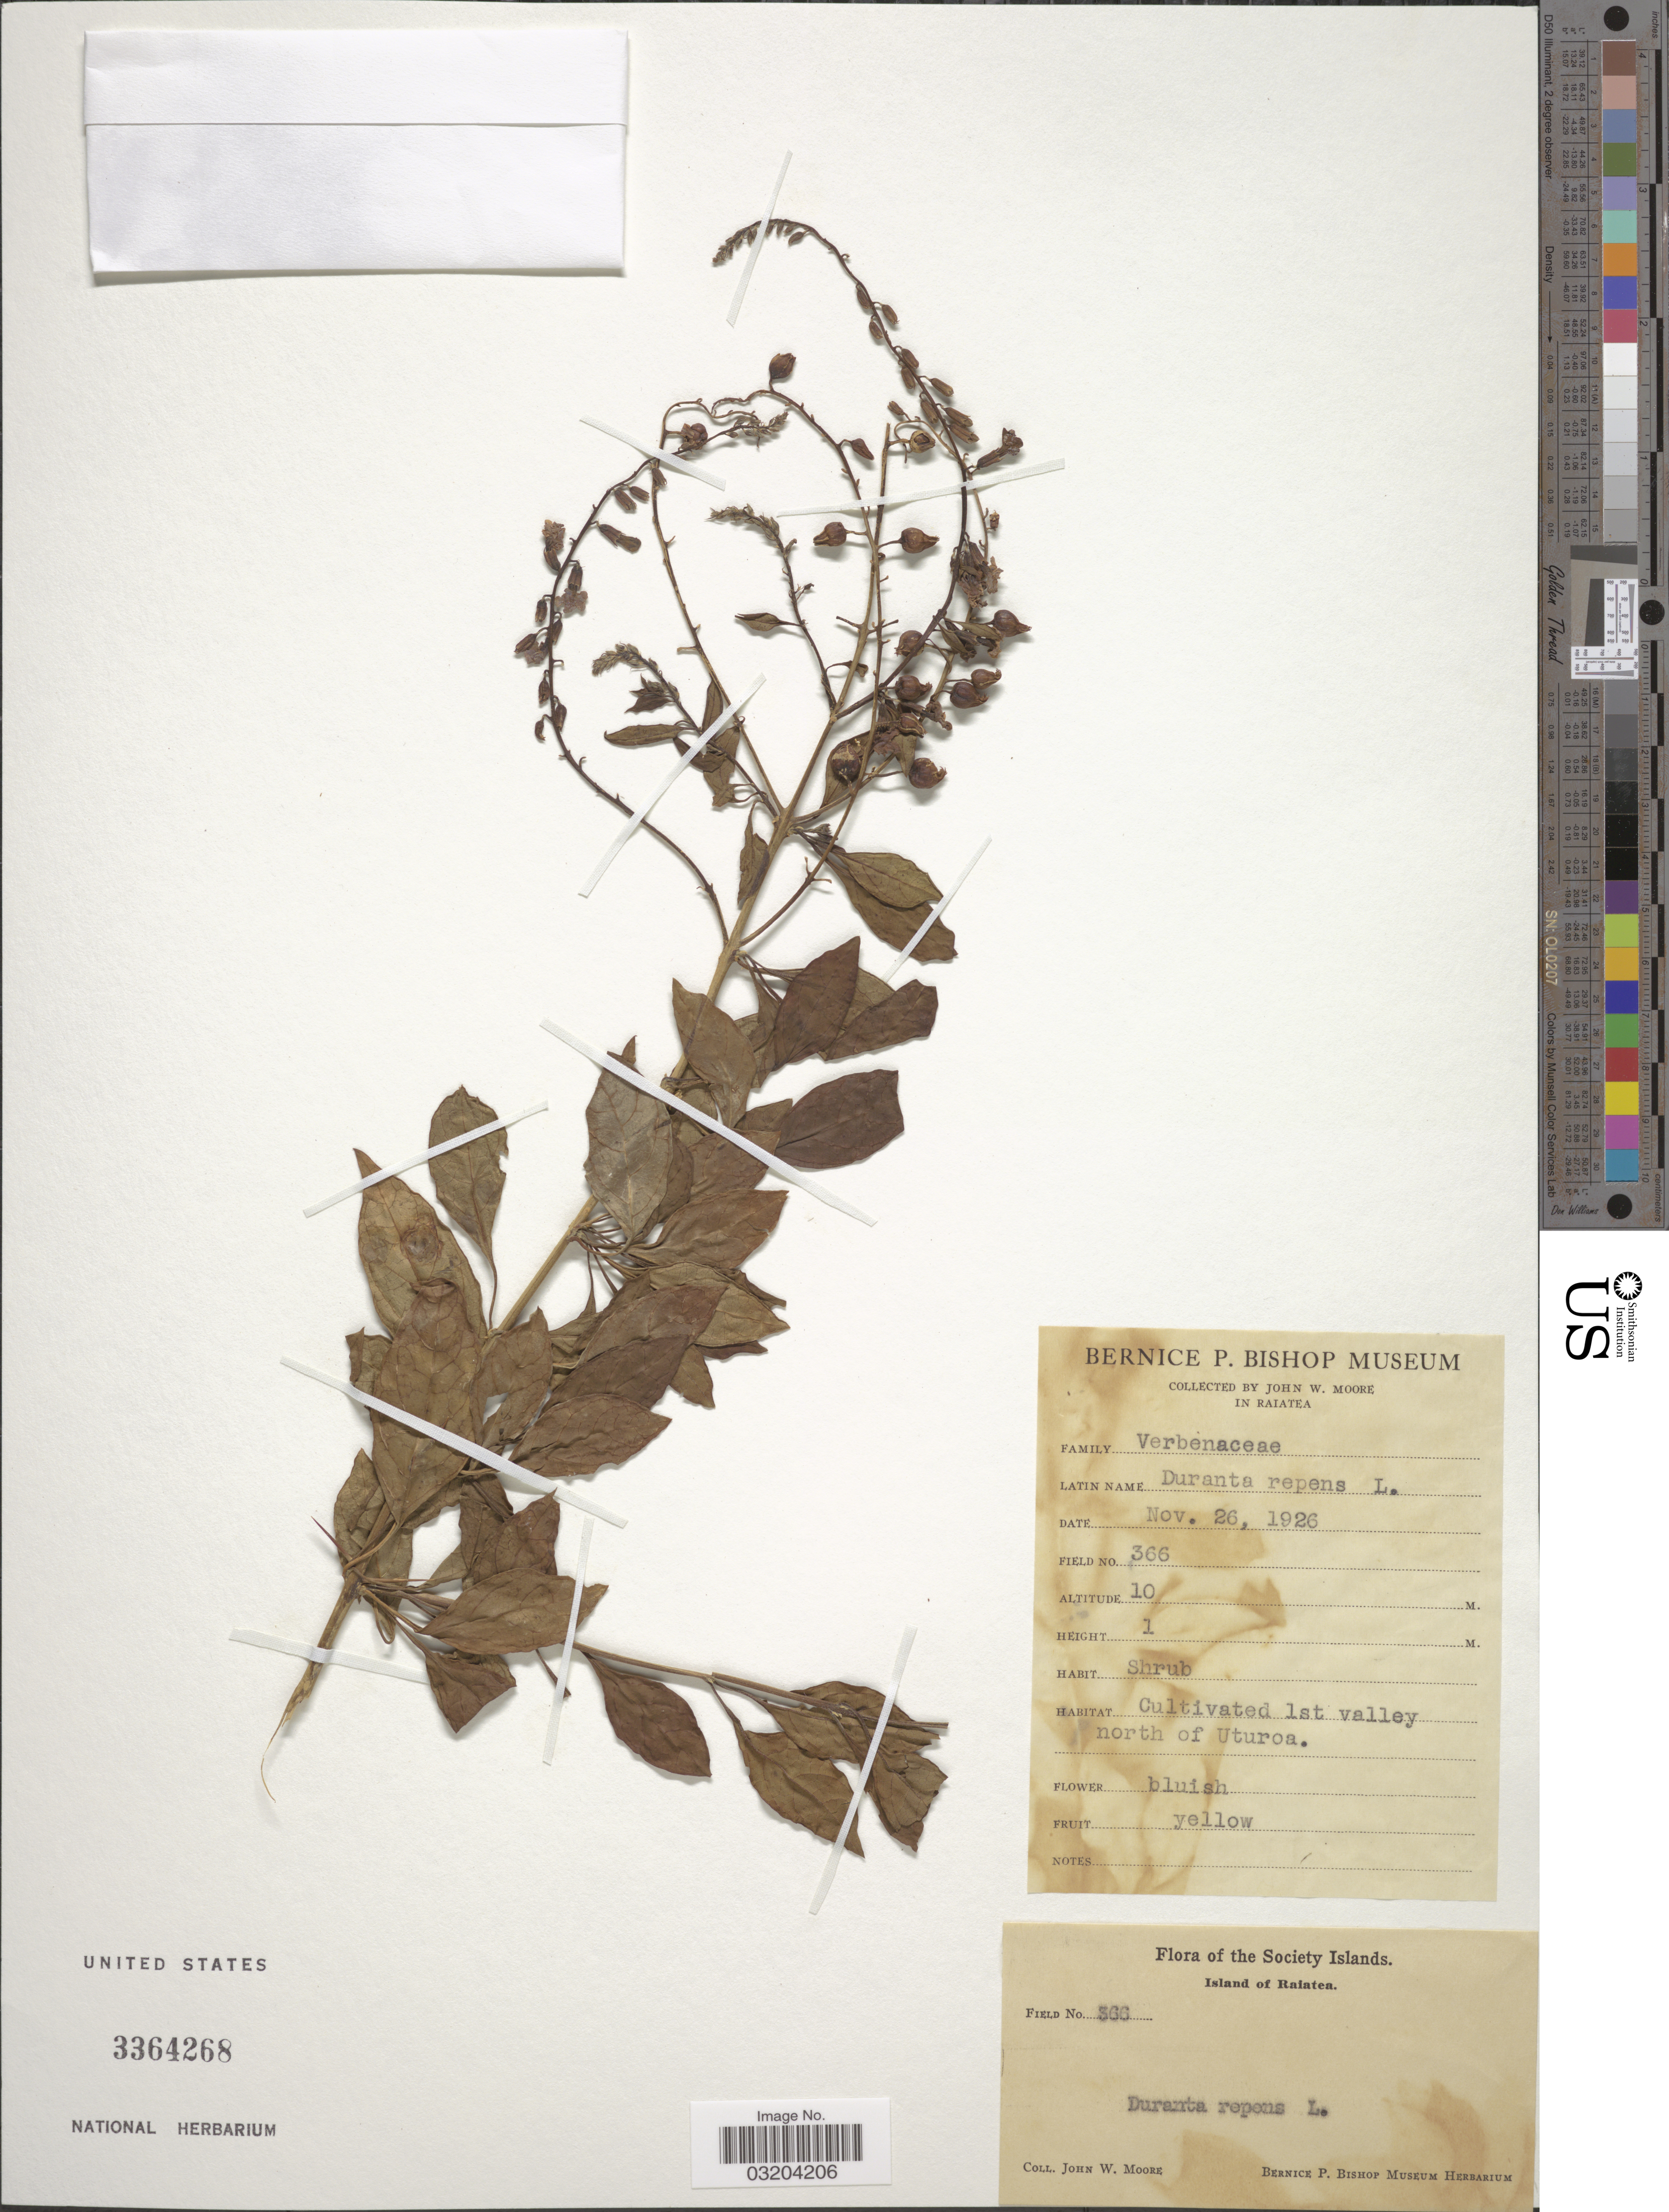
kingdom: Plantae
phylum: Tracheophyta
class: Magnoliopsida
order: Lamiales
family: Verbenaceae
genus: Duranta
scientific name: Duranta erecta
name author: L.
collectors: J. Moore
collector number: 366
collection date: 1926-11-26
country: French Polynesia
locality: Island of Raiatea. Cultivated 1st valley north of Uturoa.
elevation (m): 10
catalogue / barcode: US 3364268